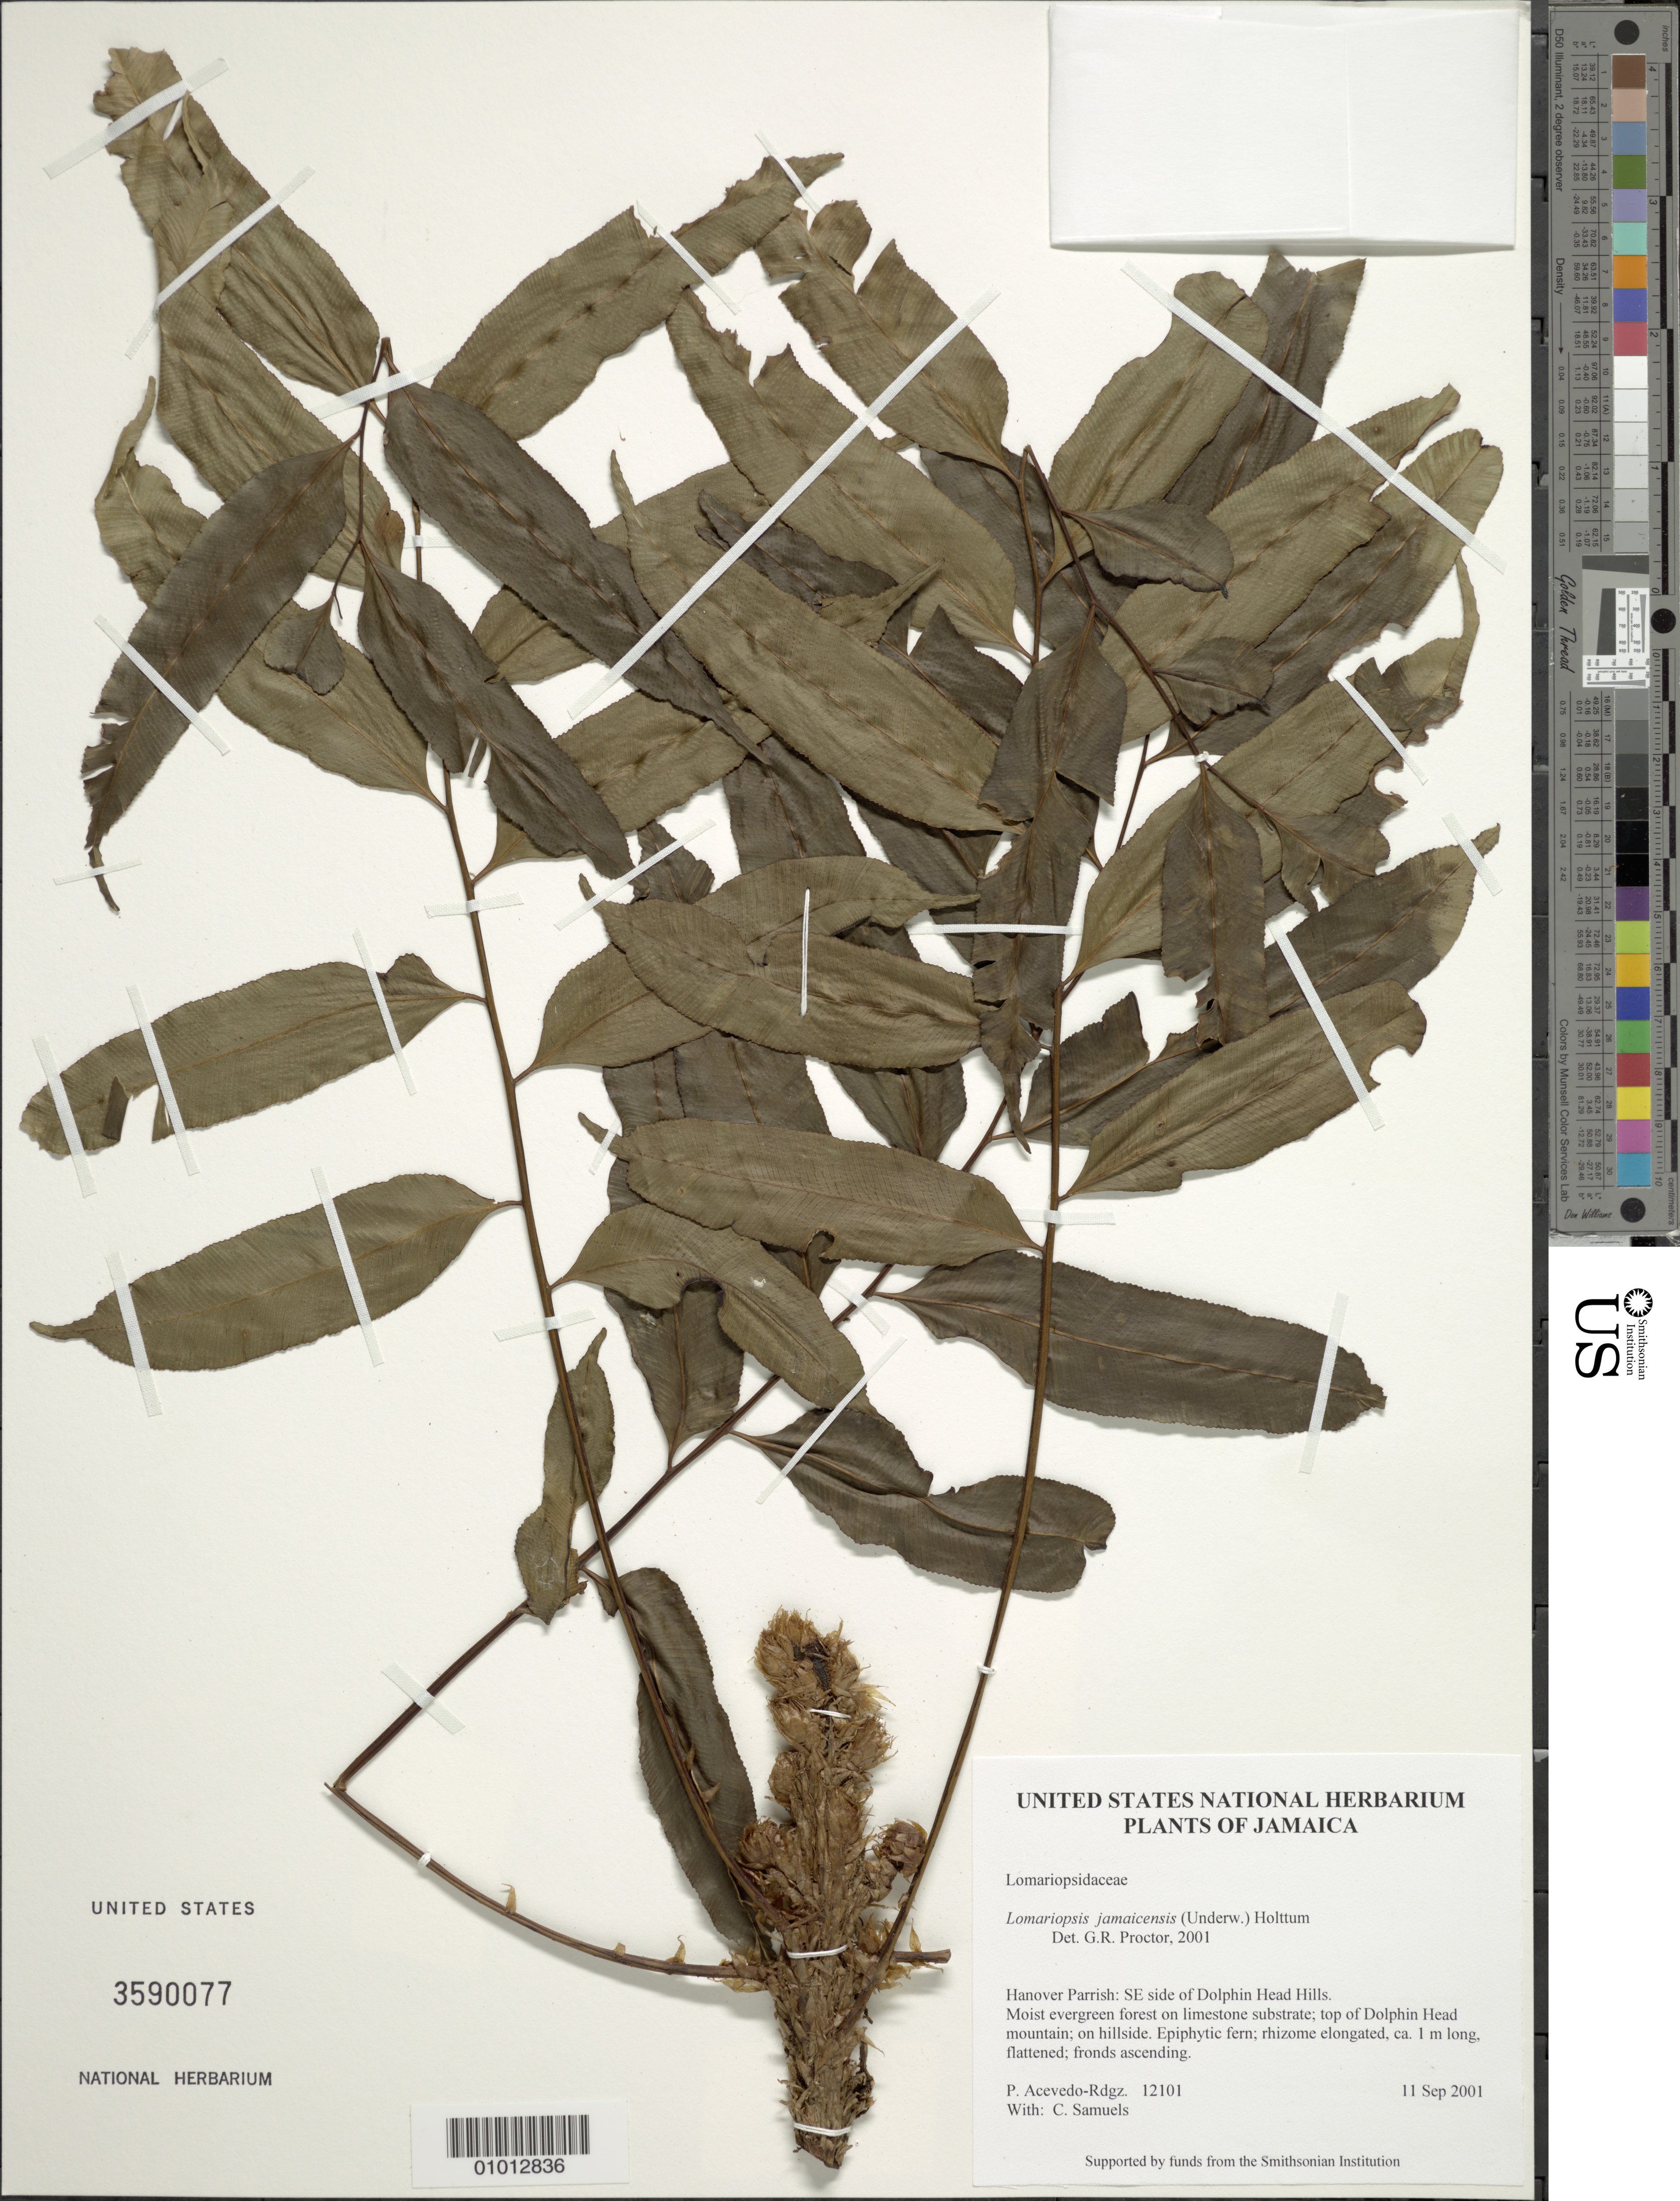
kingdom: Plantae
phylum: Tracheophyta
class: Polypodiopsida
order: Polypodiales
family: Lomariopsidaceae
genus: Lomariopsis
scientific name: Lomariopsis jamaicensis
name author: (Underw.) Holttum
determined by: Proctor, G. R.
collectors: P. Acevedo-Rodr. & C. Samuels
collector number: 12101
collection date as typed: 11 Sep 2001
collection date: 2001-09-11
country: Jamaica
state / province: Hanover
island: Jamaica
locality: Hanover Parrish: SE side of Dolphin Head Hills.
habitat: Moist evergreen forest on limestone substrate; top of Dolphin Head mountain; on hillside.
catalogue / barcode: US 3590077